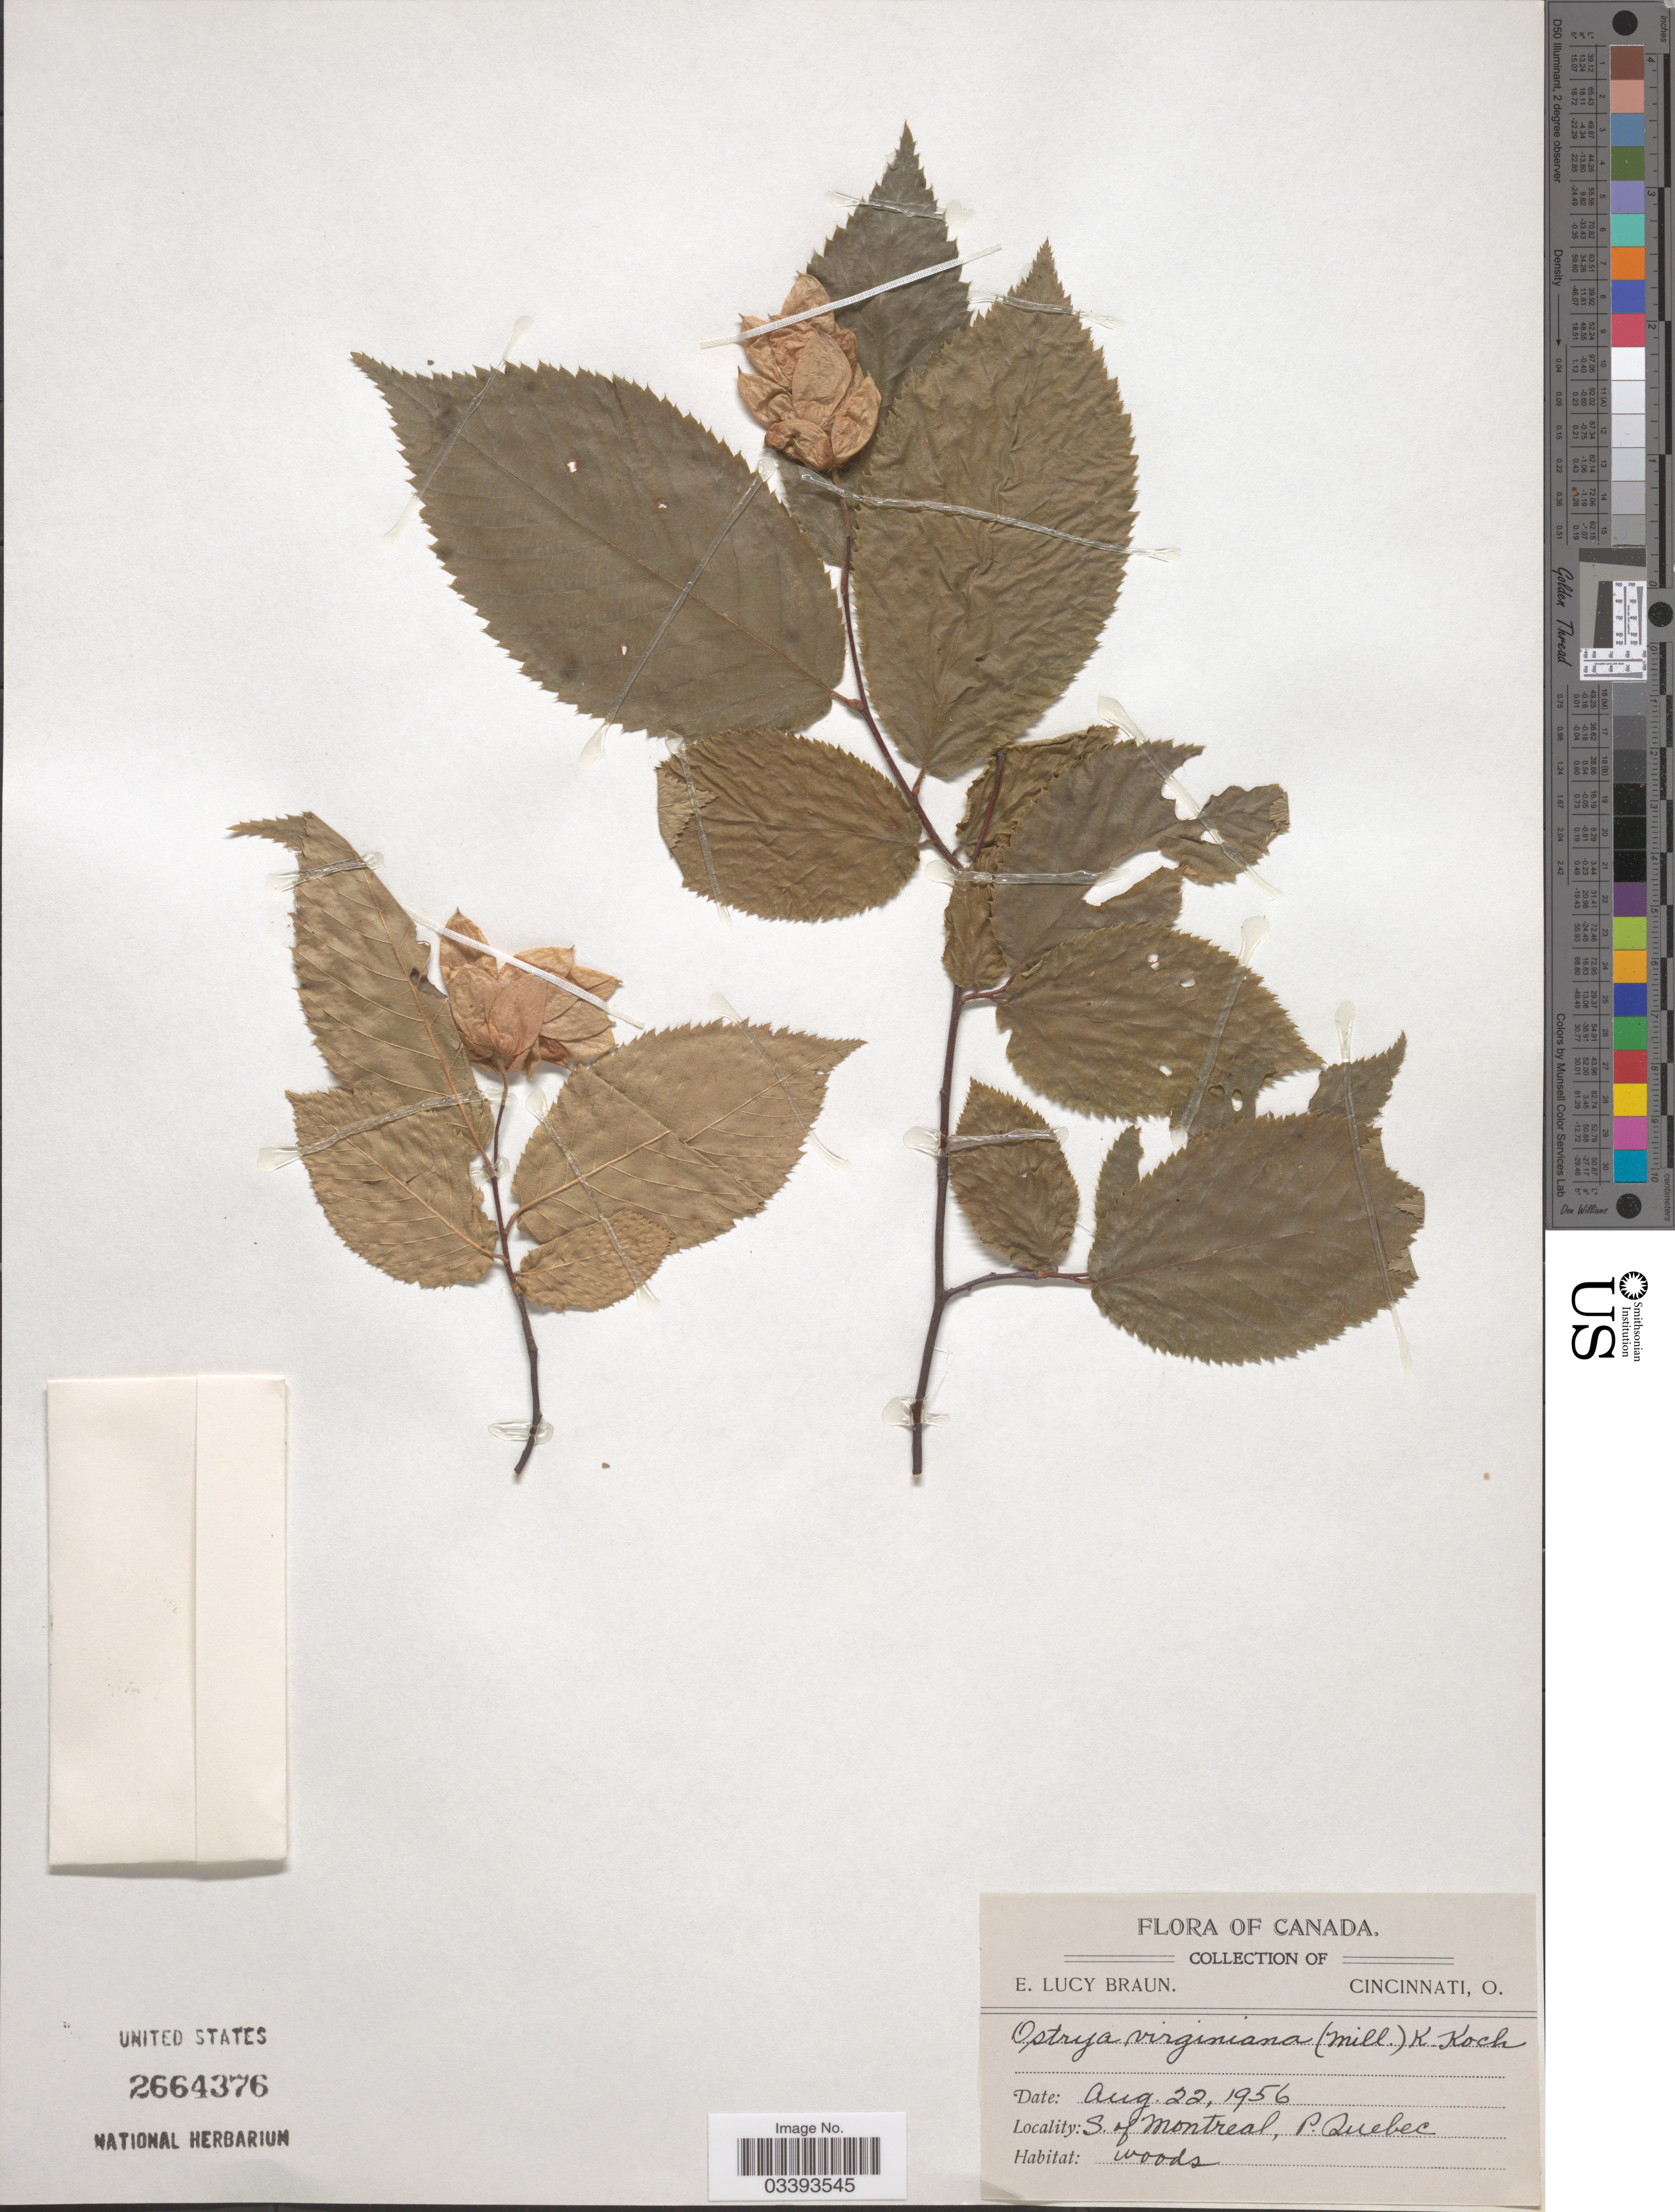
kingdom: Plantae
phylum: Tracheophyta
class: Magnoliopsida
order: Fagales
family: Betulaceae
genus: Ostrya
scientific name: Ostrya virginiana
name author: (Mill.) K. Koch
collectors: E. L. Braun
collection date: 1956-08-22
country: Canada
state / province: Quebec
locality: S. of Montreal, P. Quebec.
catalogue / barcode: US 2664376